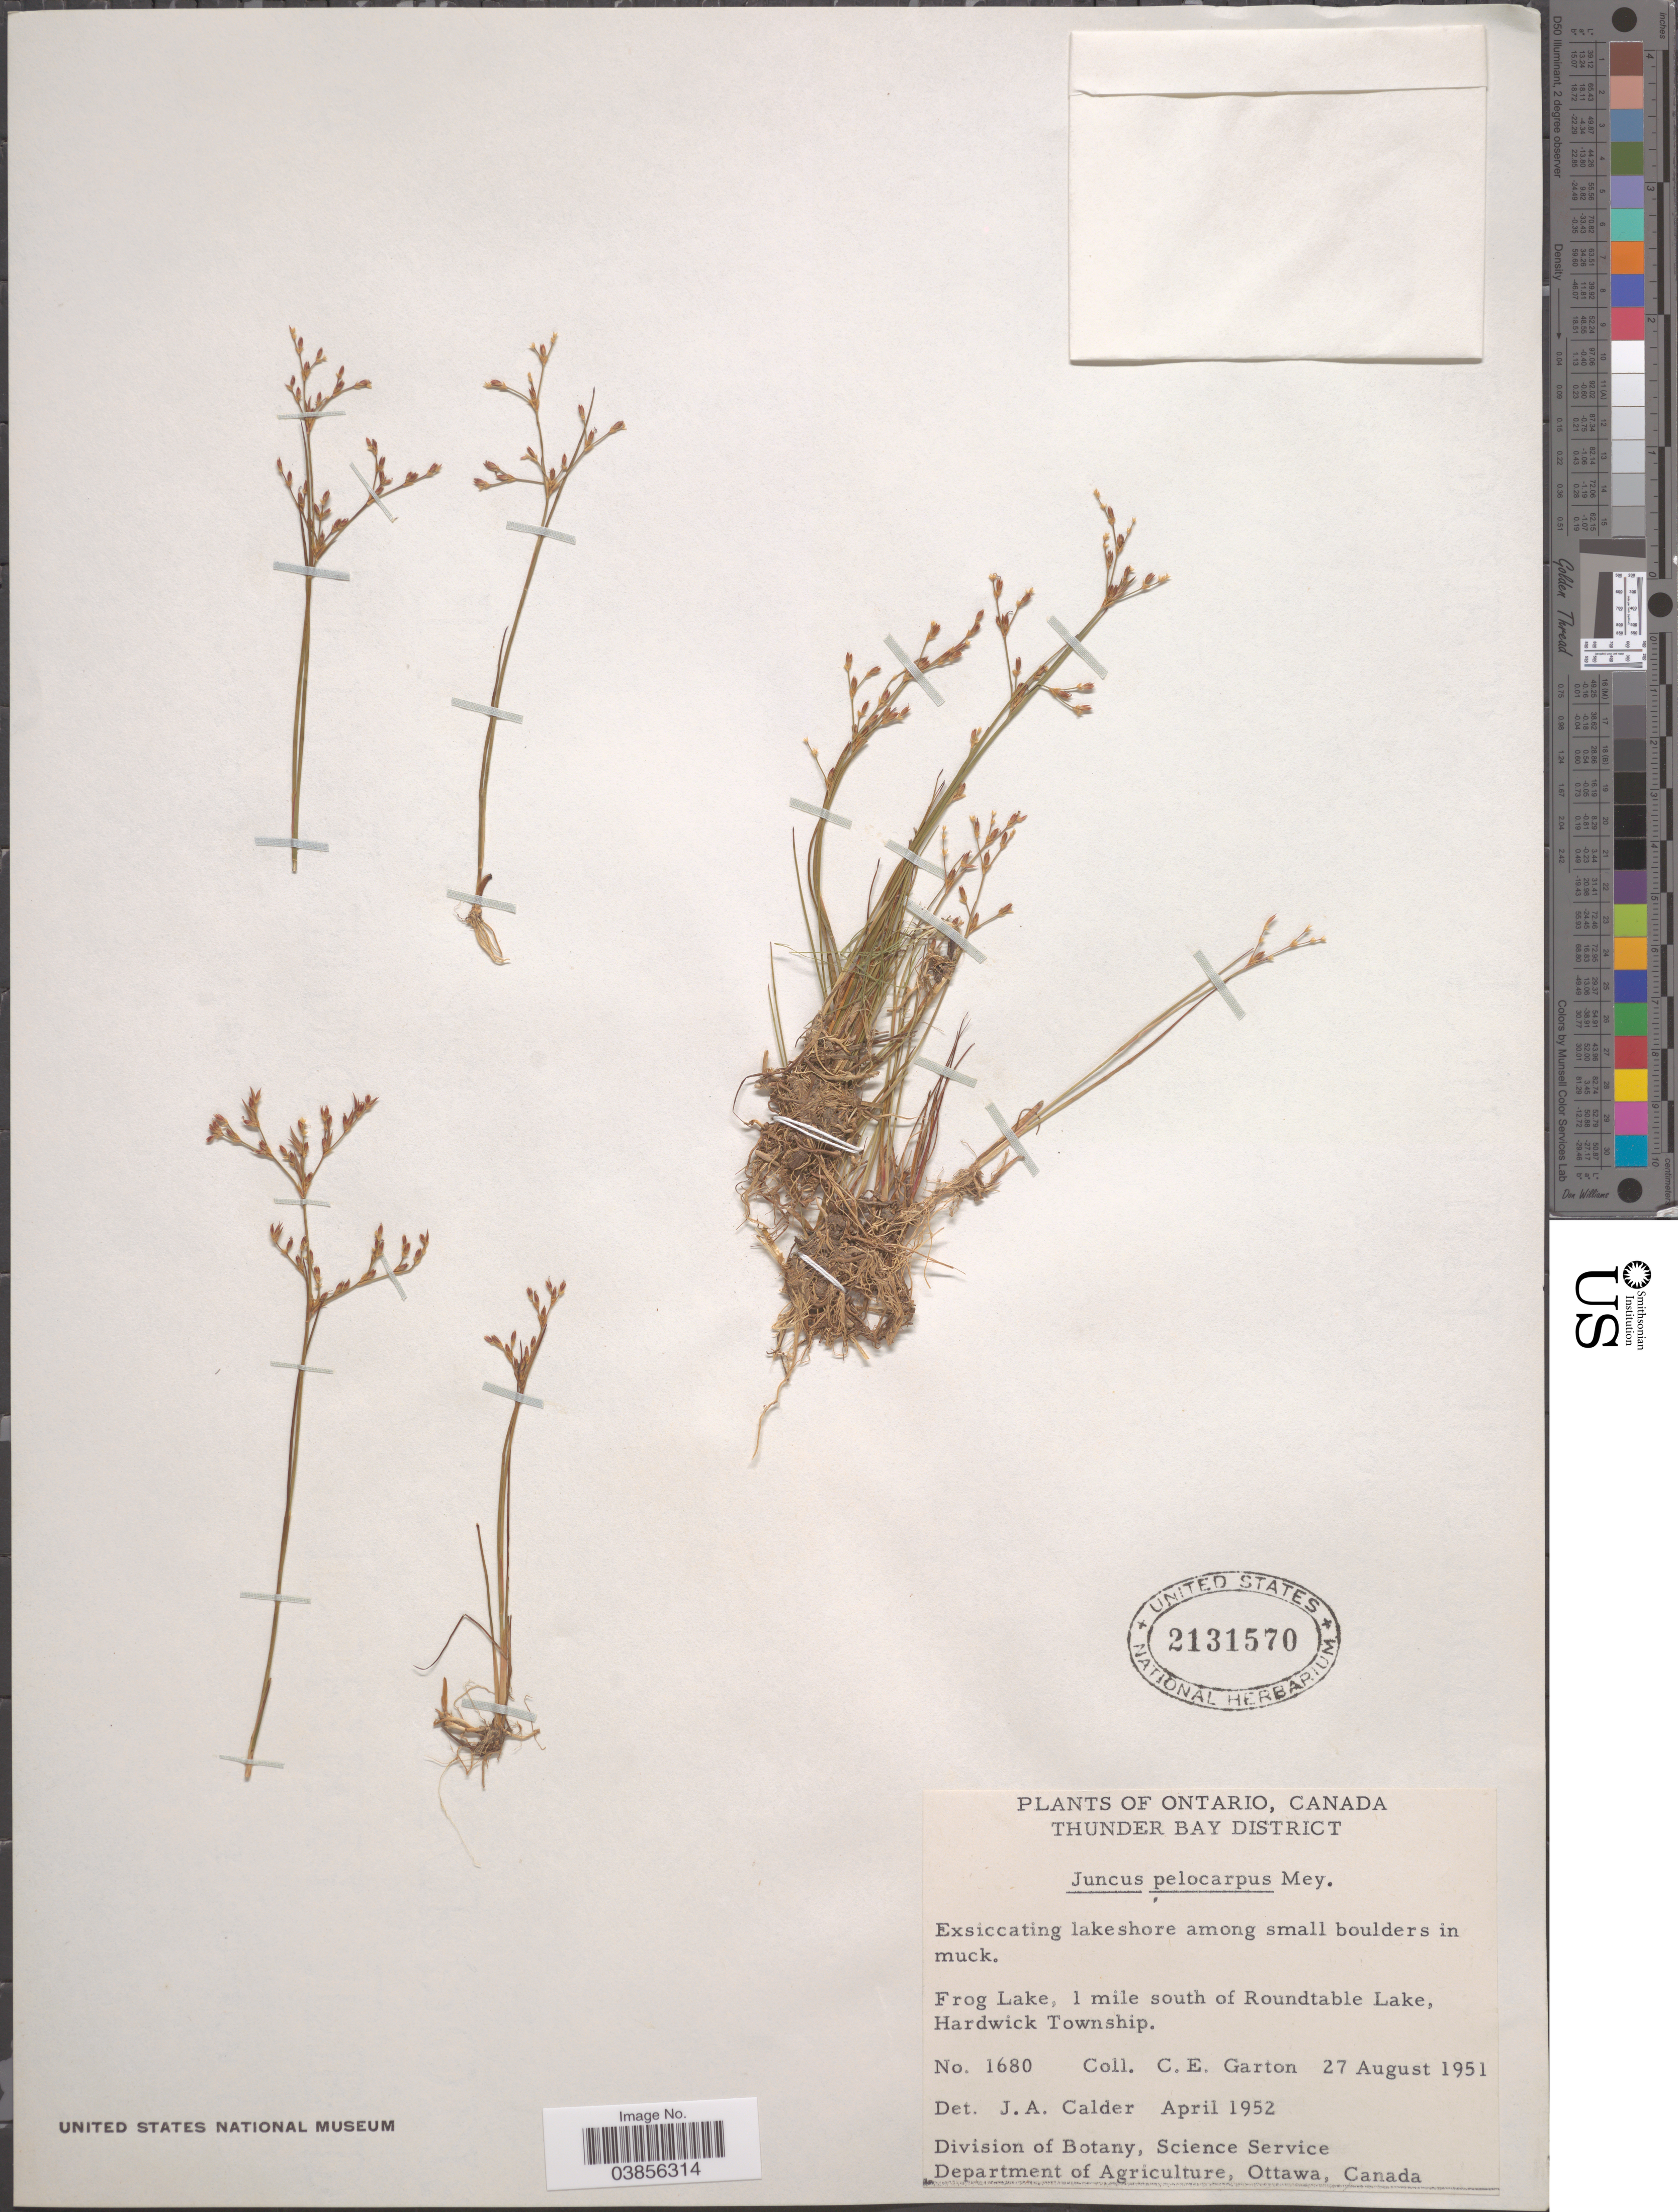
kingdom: Plantae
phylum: Tracheophyta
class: Liliopsida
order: Poales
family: Juncaceae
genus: Juncus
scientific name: Juncus pelocarpus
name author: E. Mey.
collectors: C. E. Garton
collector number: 1680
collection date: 1951-08-27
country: Canada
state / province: Ontario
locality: Thunder Bay District. Frog Lake, 1 mile south of Roundtable Lake, Hardwick Township.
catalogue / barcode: US 2131570